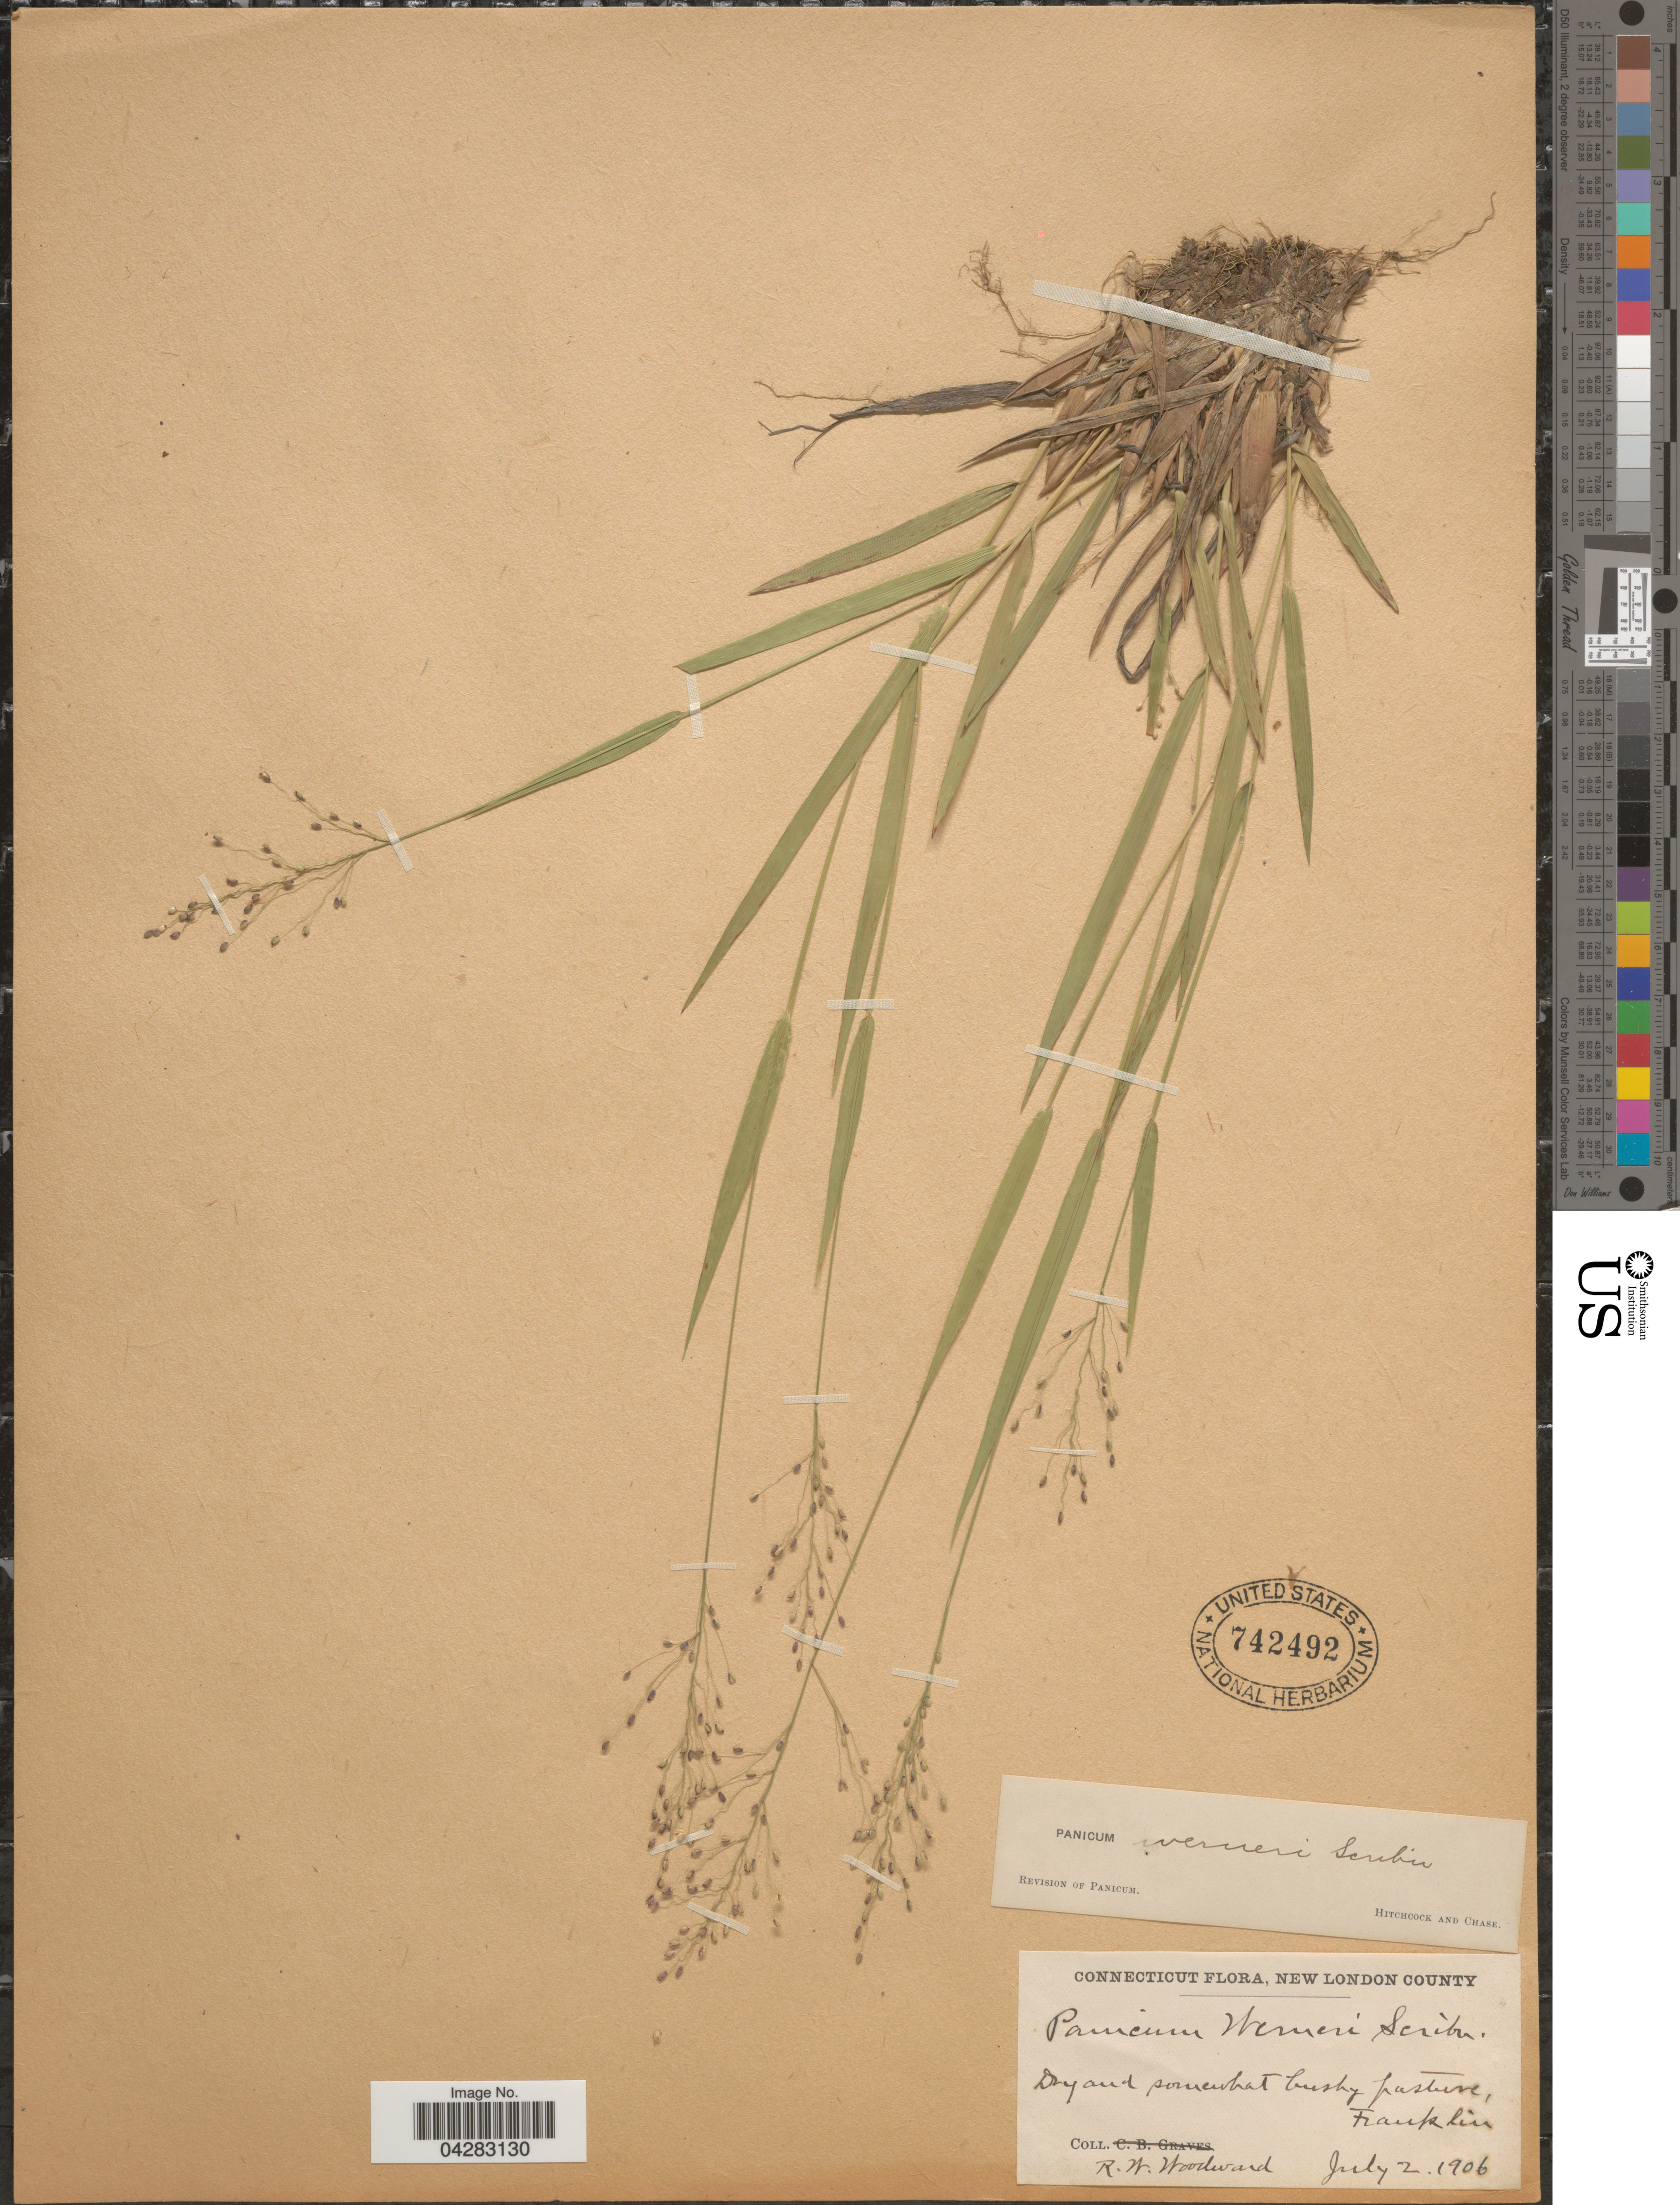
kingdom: Plantae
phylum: Tracheophyta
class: Liliopsida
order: Poales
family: Poaceae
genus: Dichanthelium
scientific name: Dichanthelium linearifolium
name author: (Scribn.) Gould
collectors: R. Woodward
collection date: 1906-07-02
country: United States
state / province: Connecticut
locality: New London County. Dry and somewhat bushy pasture, Franklin.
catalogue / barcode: US 742492